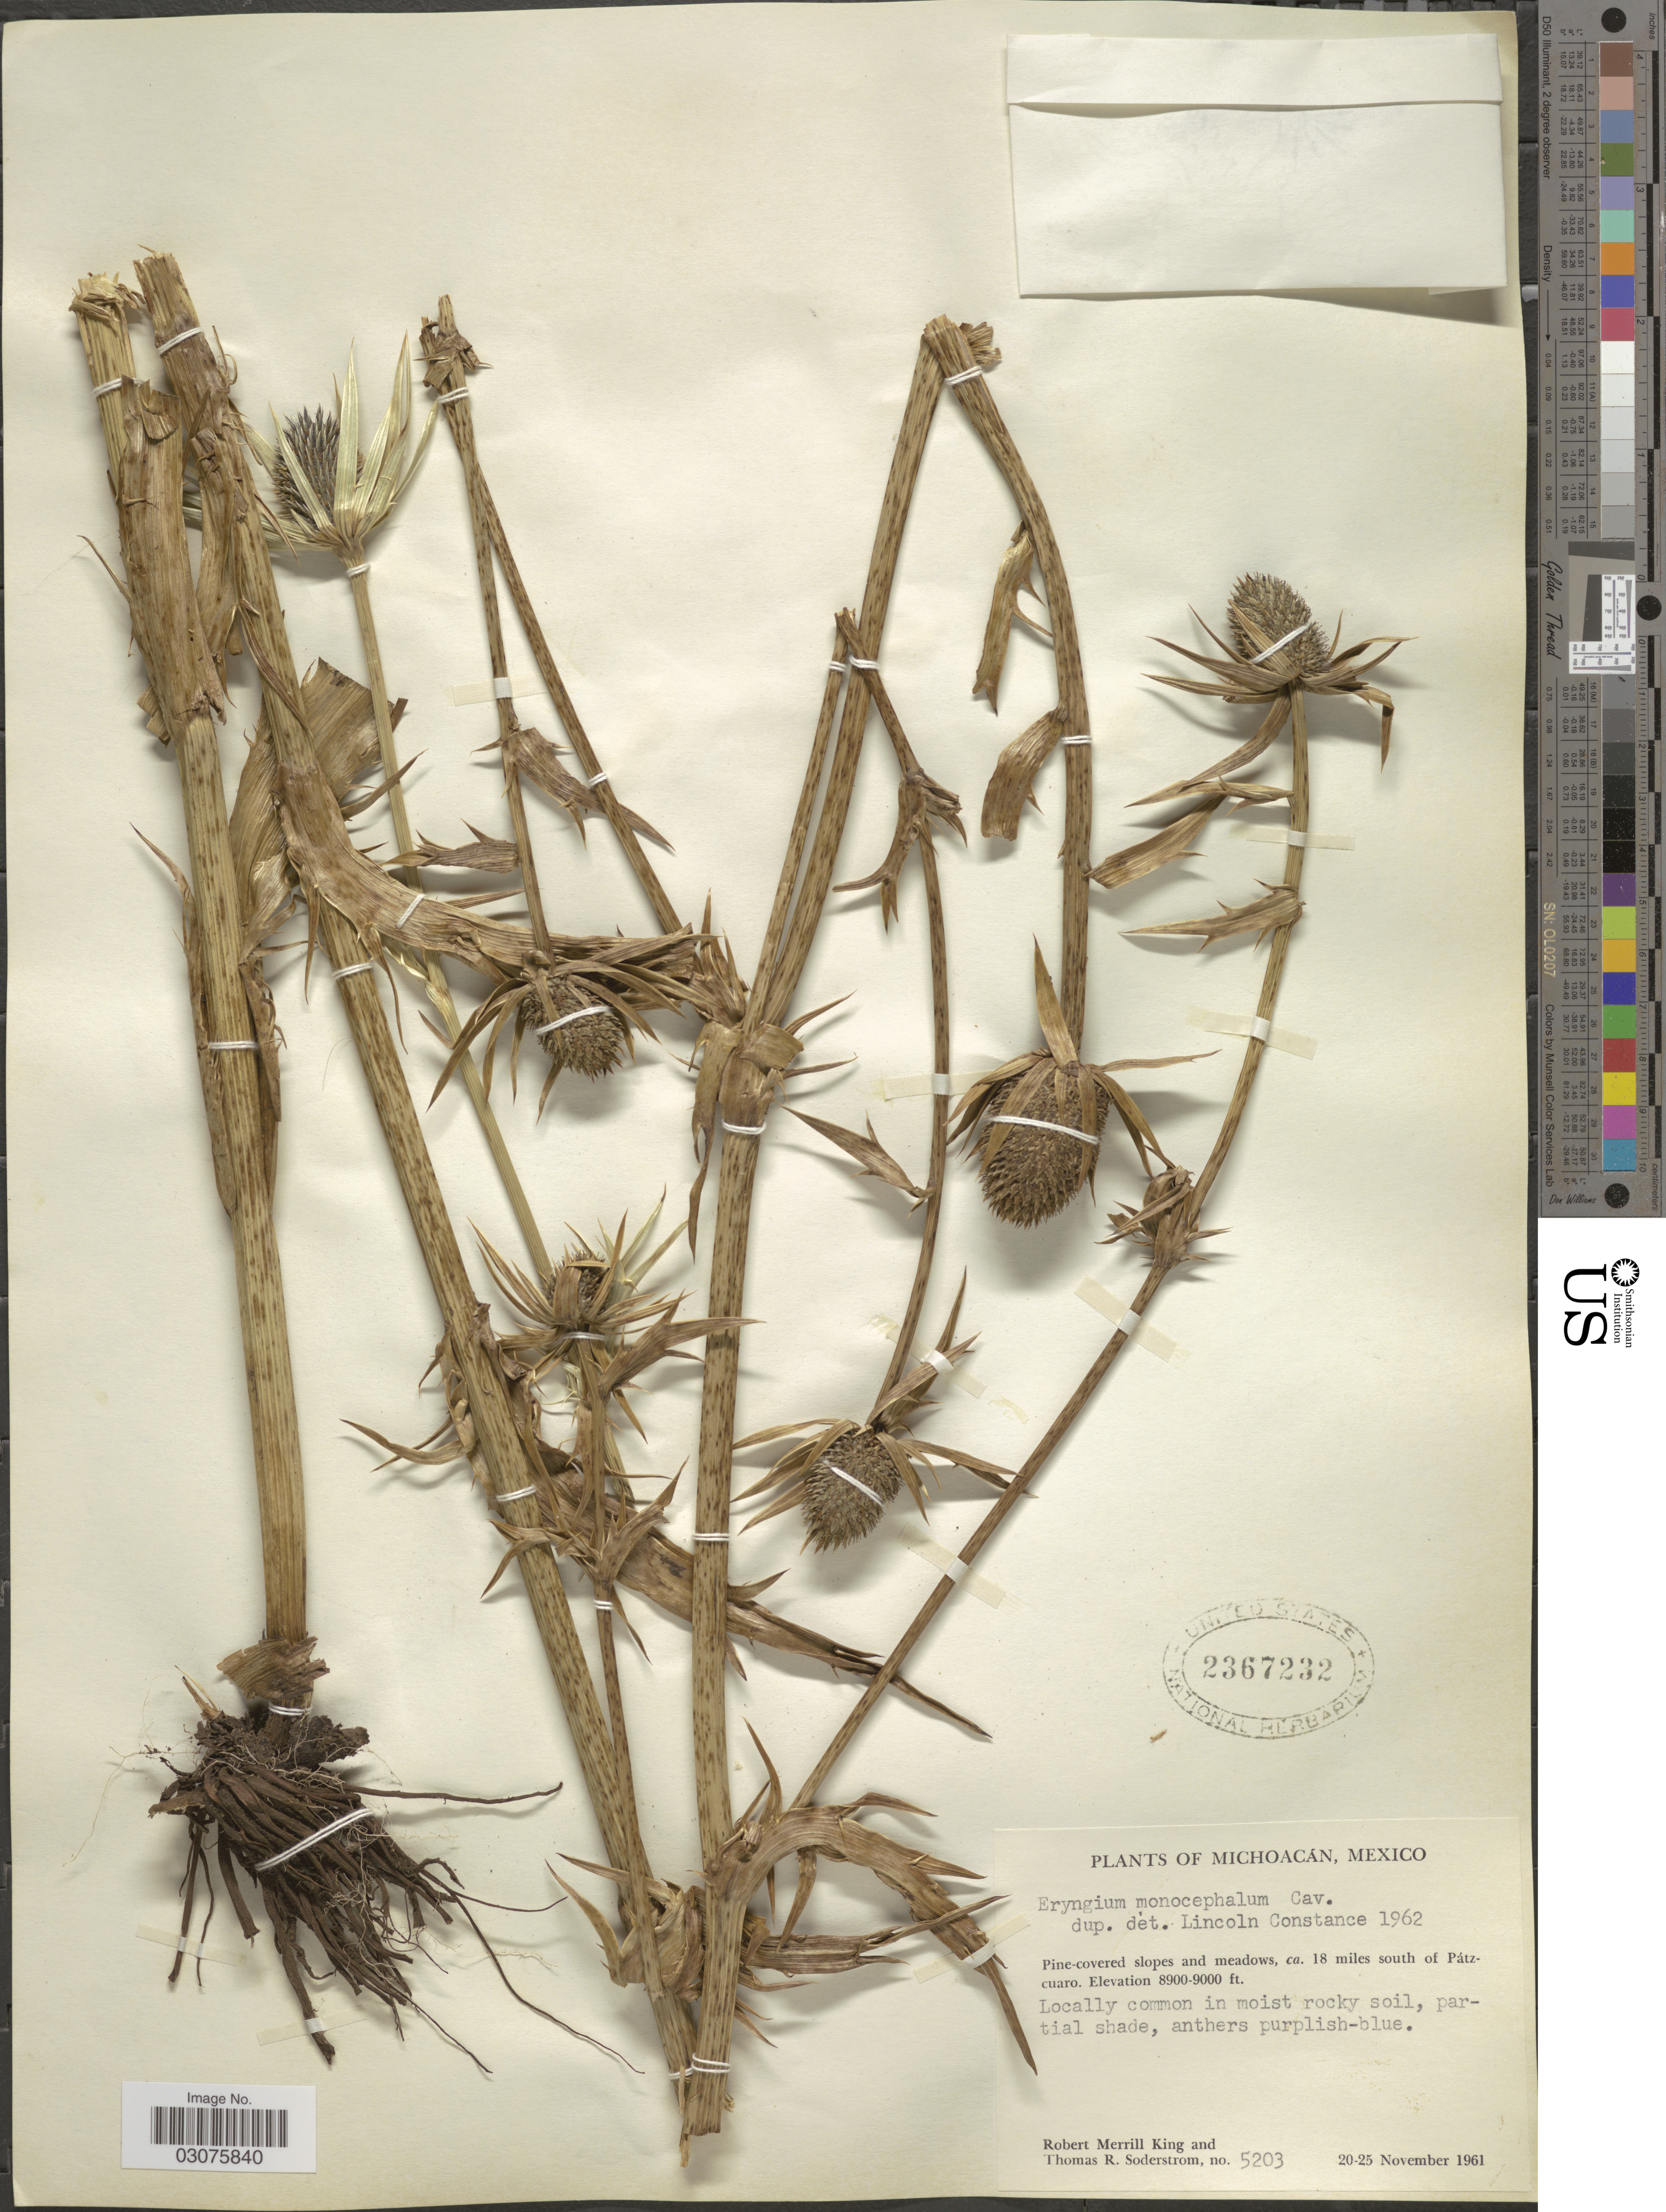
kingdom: Plantae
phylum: Tracheophyta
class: Magnoliopsida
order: Apiales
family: Apiaceae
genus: Eryngium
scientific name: Eryngium monocephalum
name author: Cav.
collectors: R. M. King & T. R. Soderstrom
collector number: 5203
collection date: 1961-11-20/1961-11-25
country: Mexico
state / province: Michoacán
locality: Pine-covered slopes and meadows, ca. 18 miles south of Pátzcuaro.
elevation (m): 2713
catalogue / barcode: US 2367232